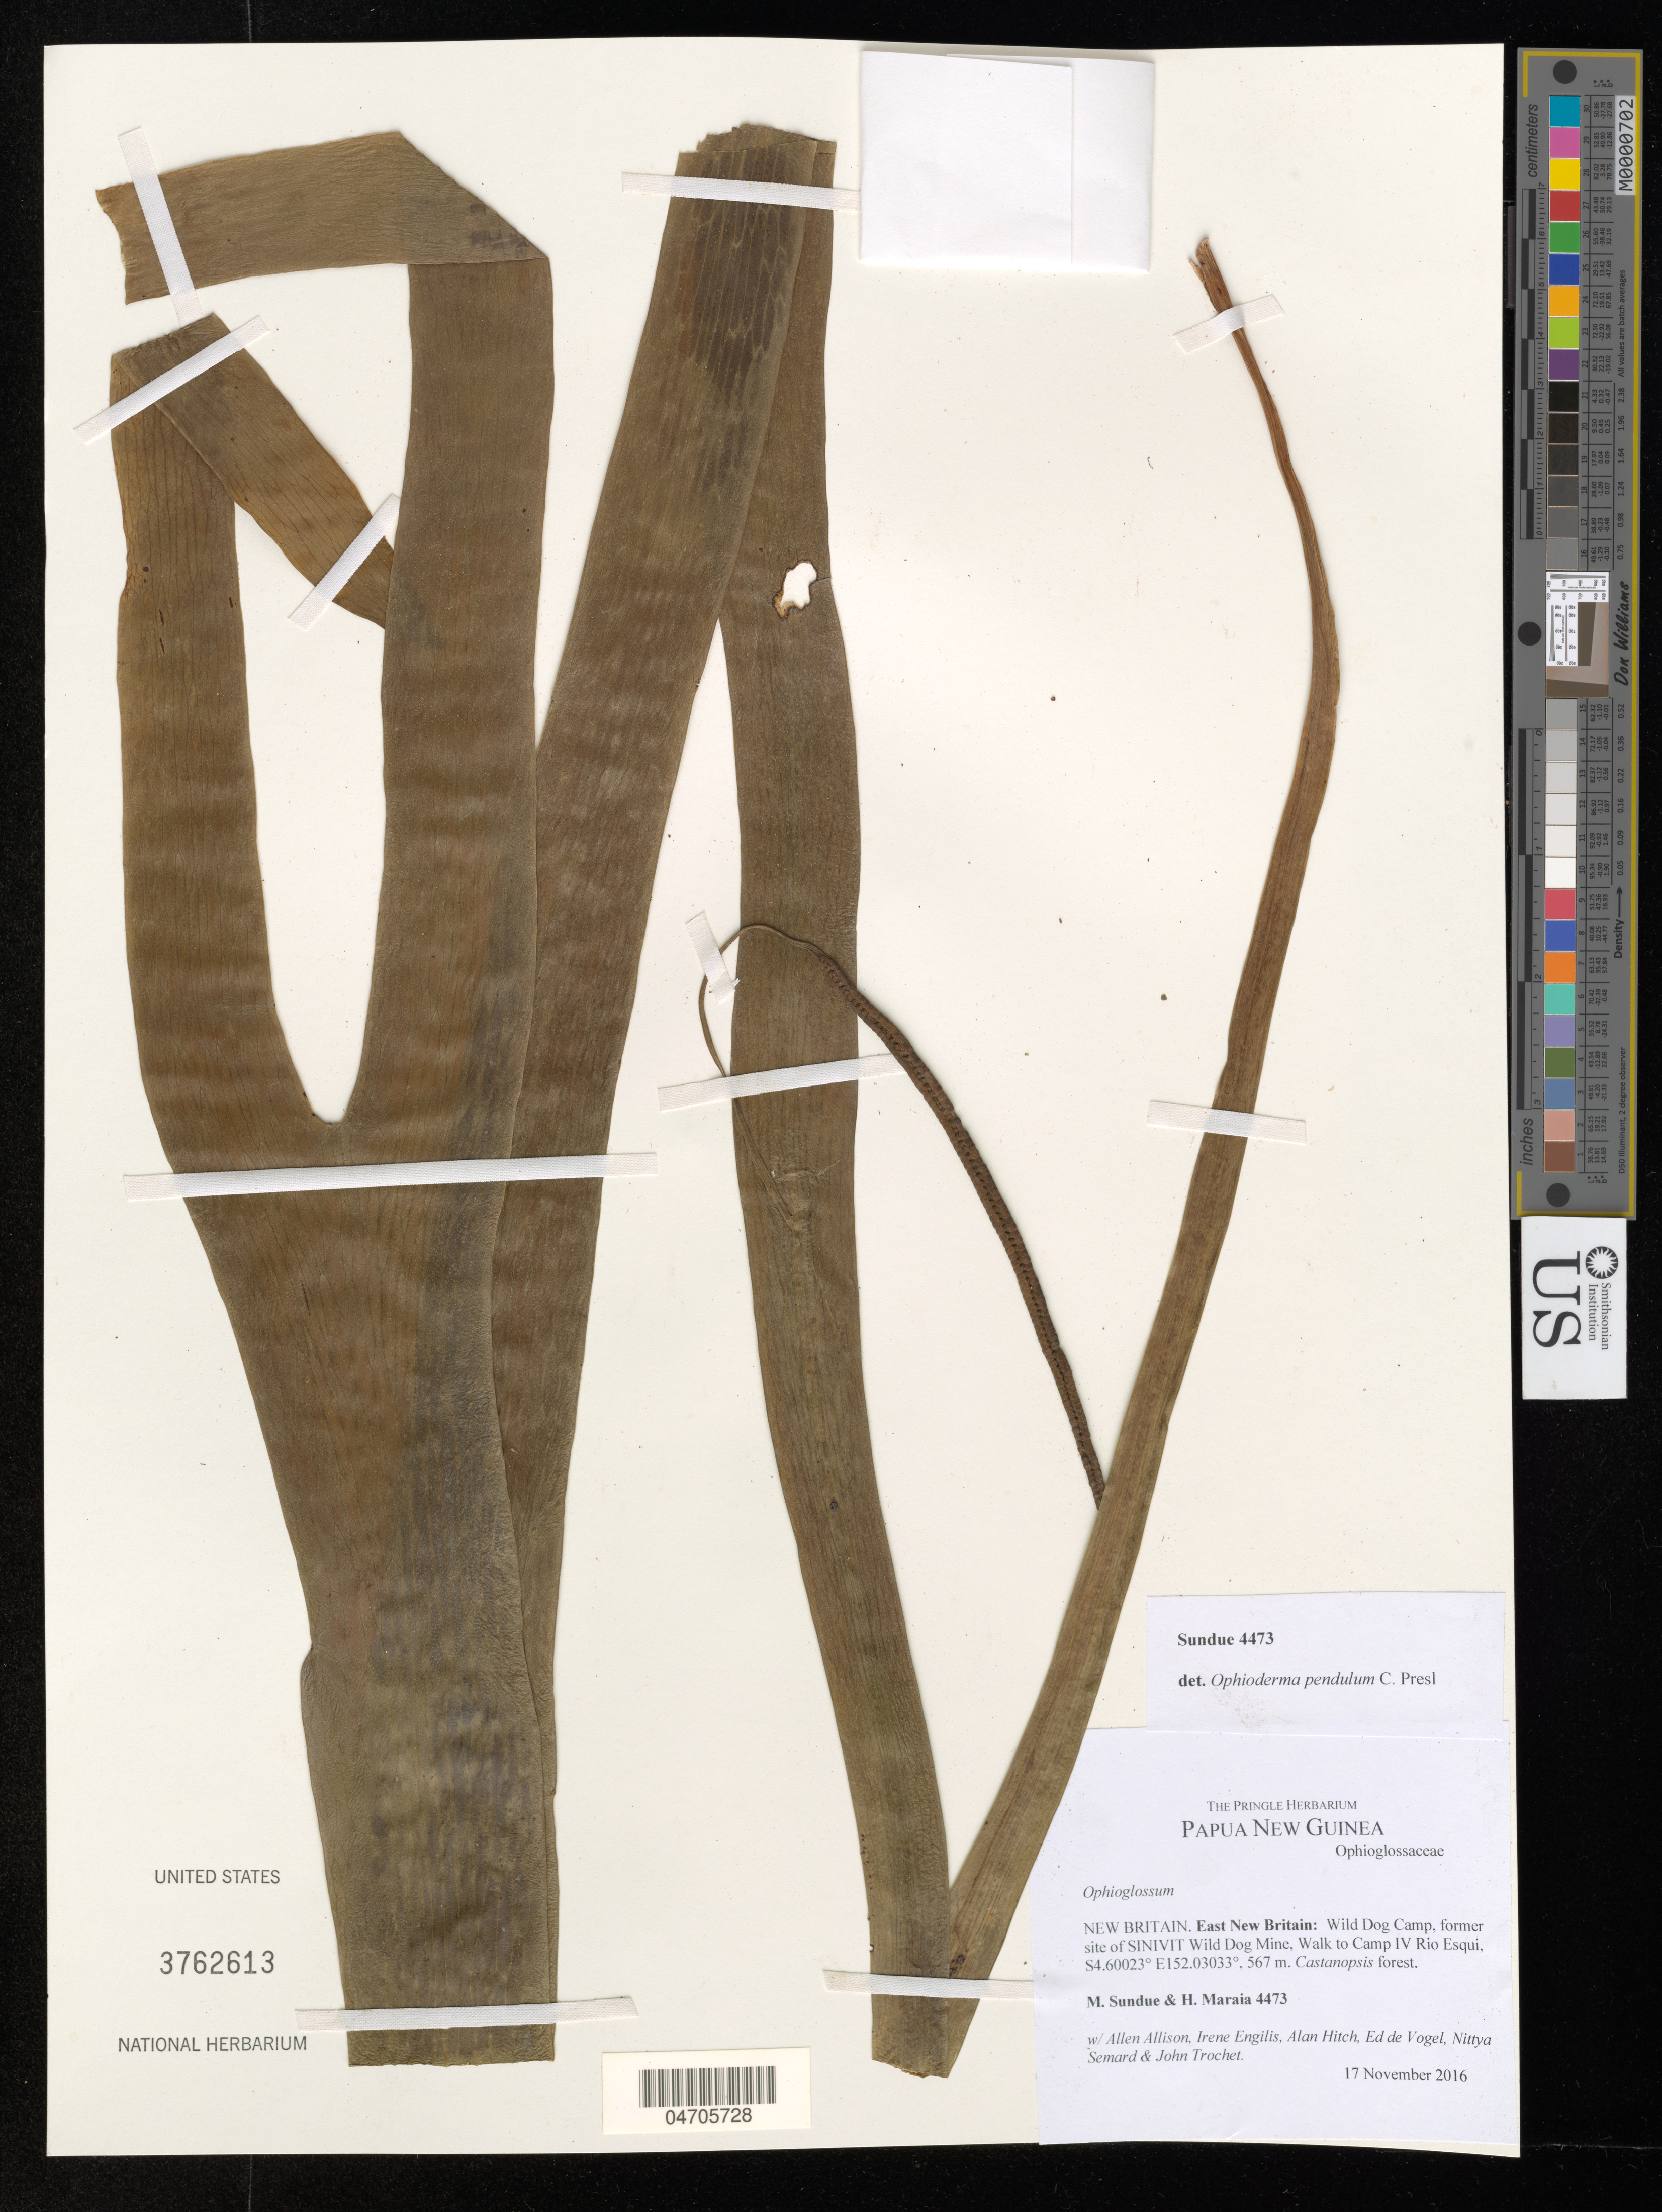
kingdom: Plantae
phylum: Tracheophyta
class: Polypodiopsida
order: Ophioglossales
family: Ophioglossaceae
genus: Ophioglossum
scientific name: Ophioglossum sp.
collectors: M. Sundue, H. Maraia, A. Allison & A. Garcia Jimenez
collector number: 4473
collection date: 2016-11-17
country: Papua New Guinea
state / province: East New Britain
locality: New Britain. Wild Dog Camp, former site of SINIVIT Wild Dog Mine, Walk to Camp IV Rio Esqui.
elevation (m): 567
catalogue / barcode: US 3762613